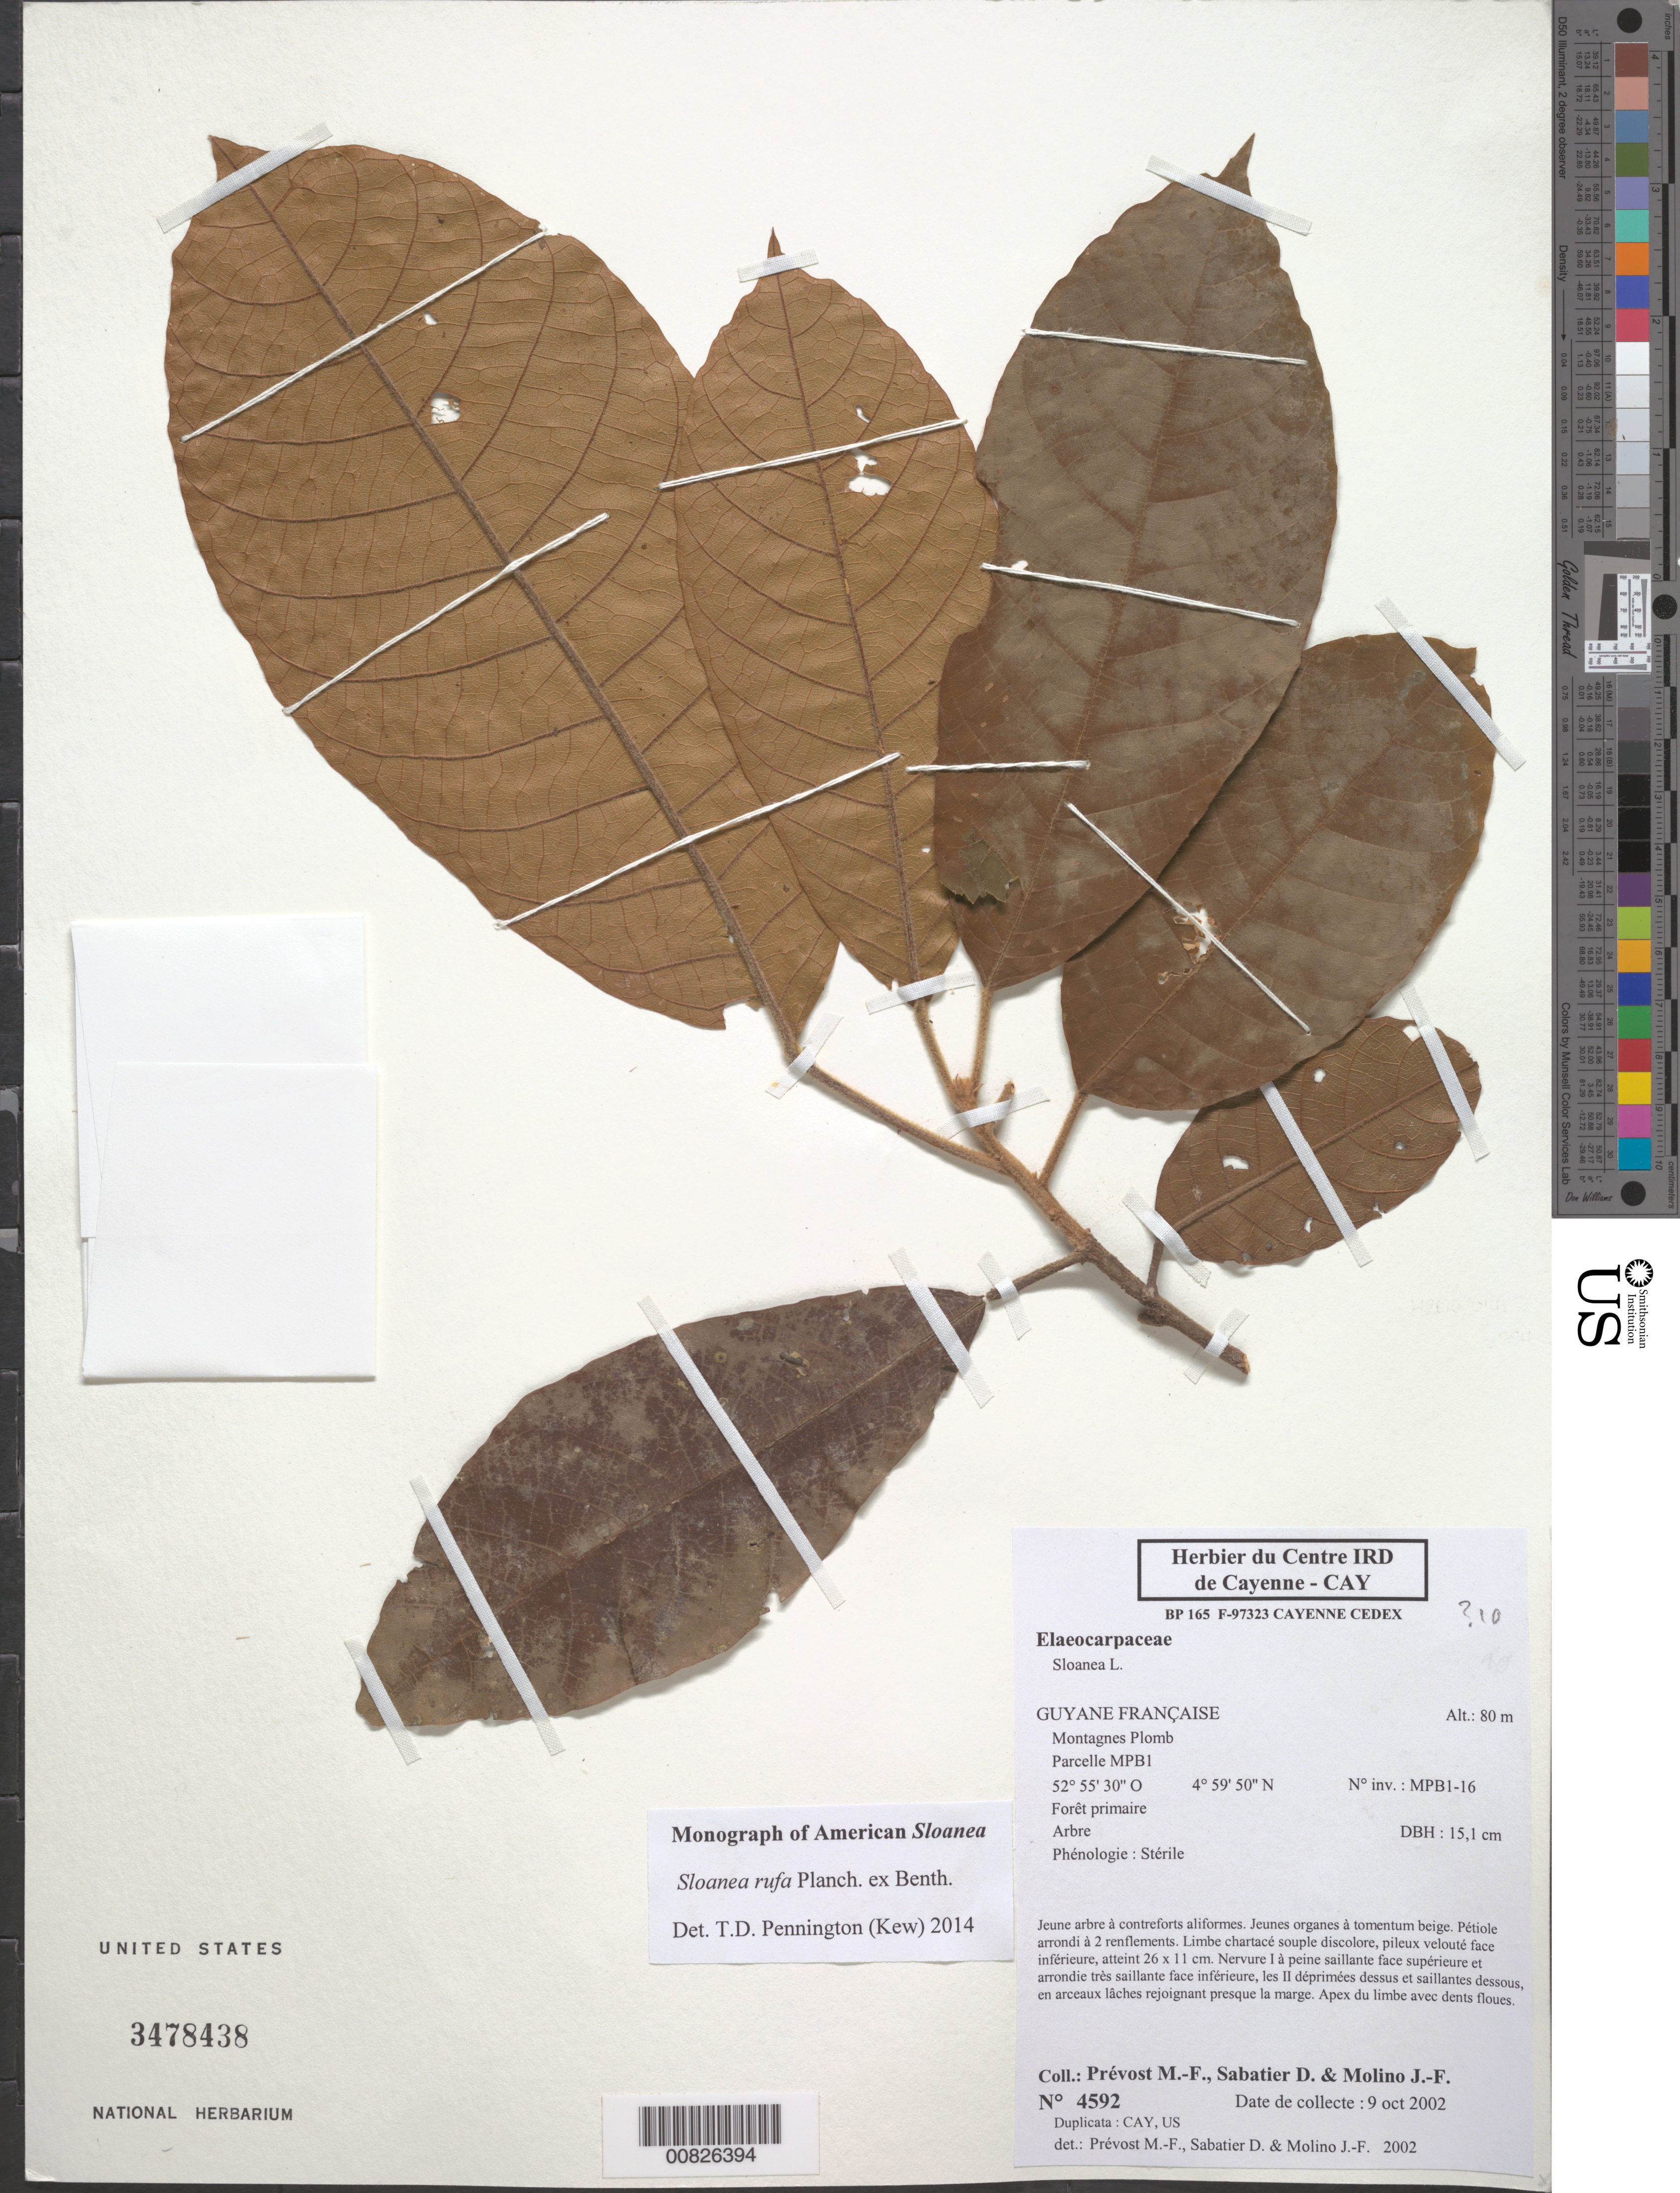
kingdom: Plantae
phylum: Tracheophyta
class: Magnoliopsida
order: Oxalidales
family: Elaeocarpaceae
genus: Sloanea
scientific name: Sloanea rufa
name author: Planch. ex Benth.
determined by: Pennington, T. D., (K)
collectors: M.-F. Prévost, D. Sabatier & J. Molina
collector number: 4592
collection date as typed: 9-Oct-02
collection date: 2002-10-09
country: French Guiana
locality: Montagnes Plomb, Parcelle MPB1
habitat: Primary forest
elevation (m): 80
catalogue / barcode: US 3478438